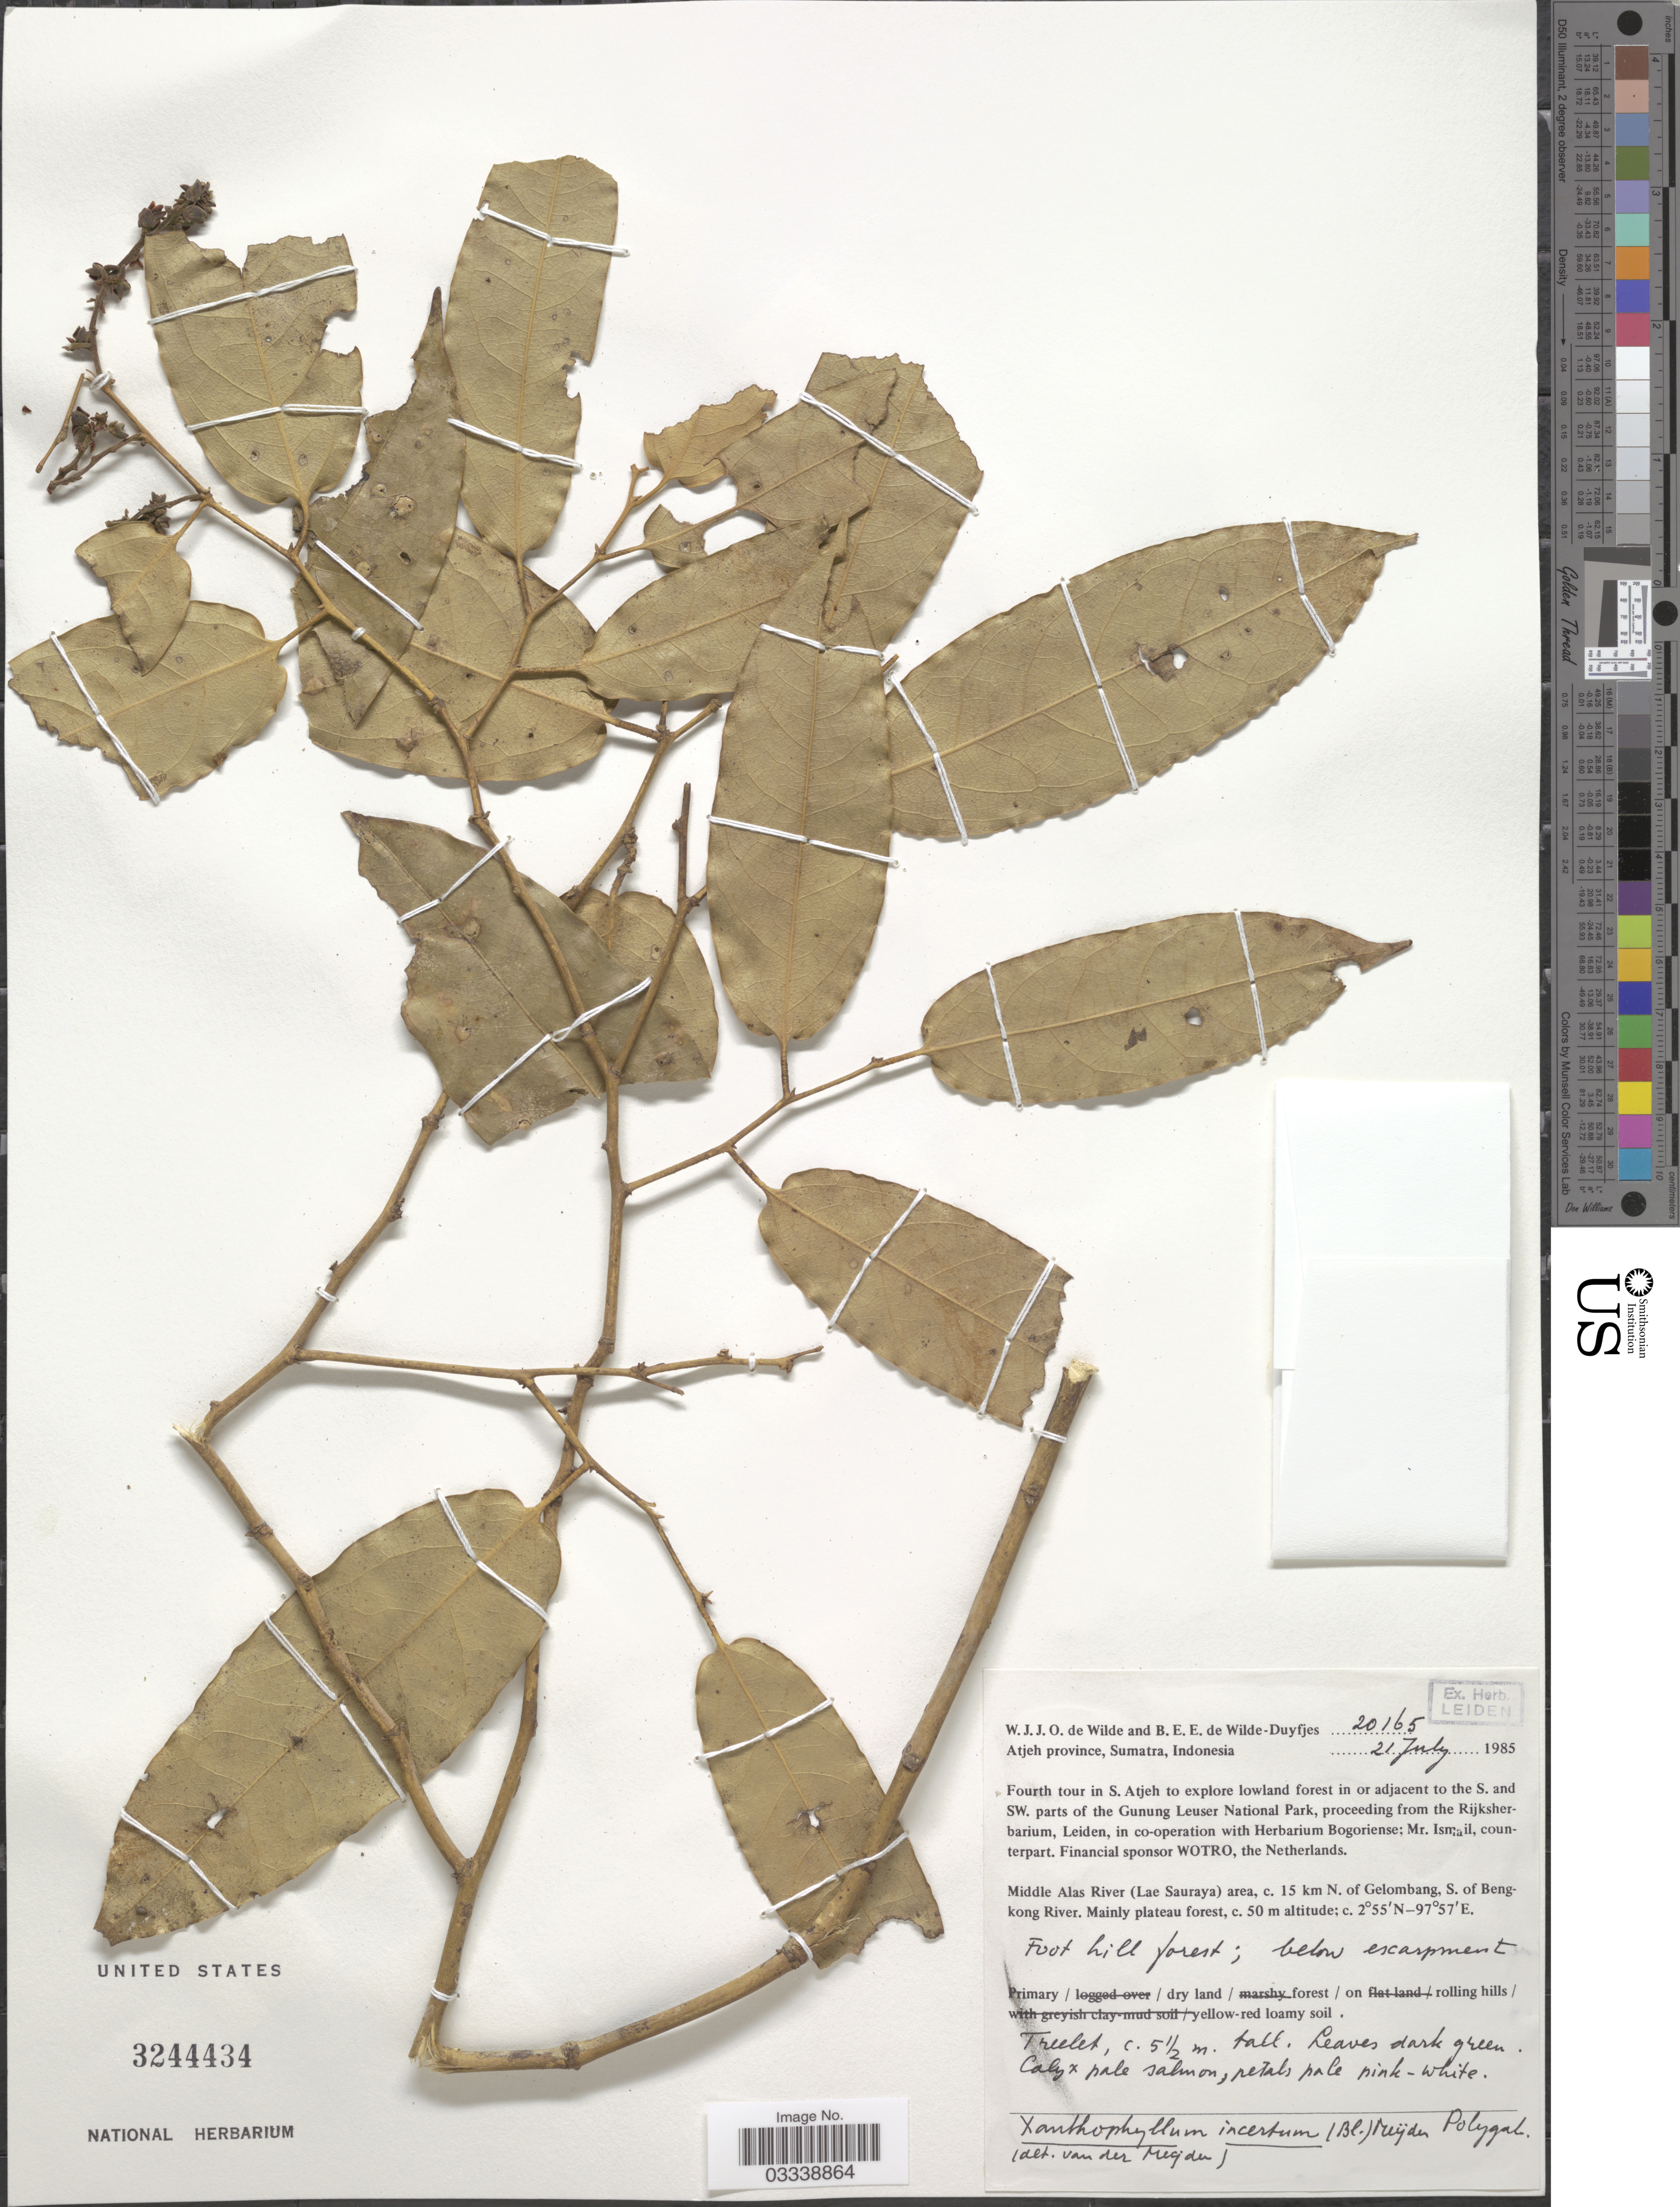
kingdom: Plantae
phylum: Tracheophyta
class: Magnoliopsida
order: Fabales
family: Polygalaceae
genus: Xanthophyllum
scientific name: Xanthophyllum incertum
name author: (Blume) Meijden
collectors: W. J. de Wilde & B. E. de Wilde-Duyfjes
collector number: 20165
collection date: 1985-07-21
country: Indonesia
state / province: Sumatra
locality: Atjeh province. Middle Alas River (Lae Sauraya) area, c. 15 km N. of Gelombang, S. of Bengkong River.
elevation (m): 50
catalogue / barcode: US 3244434